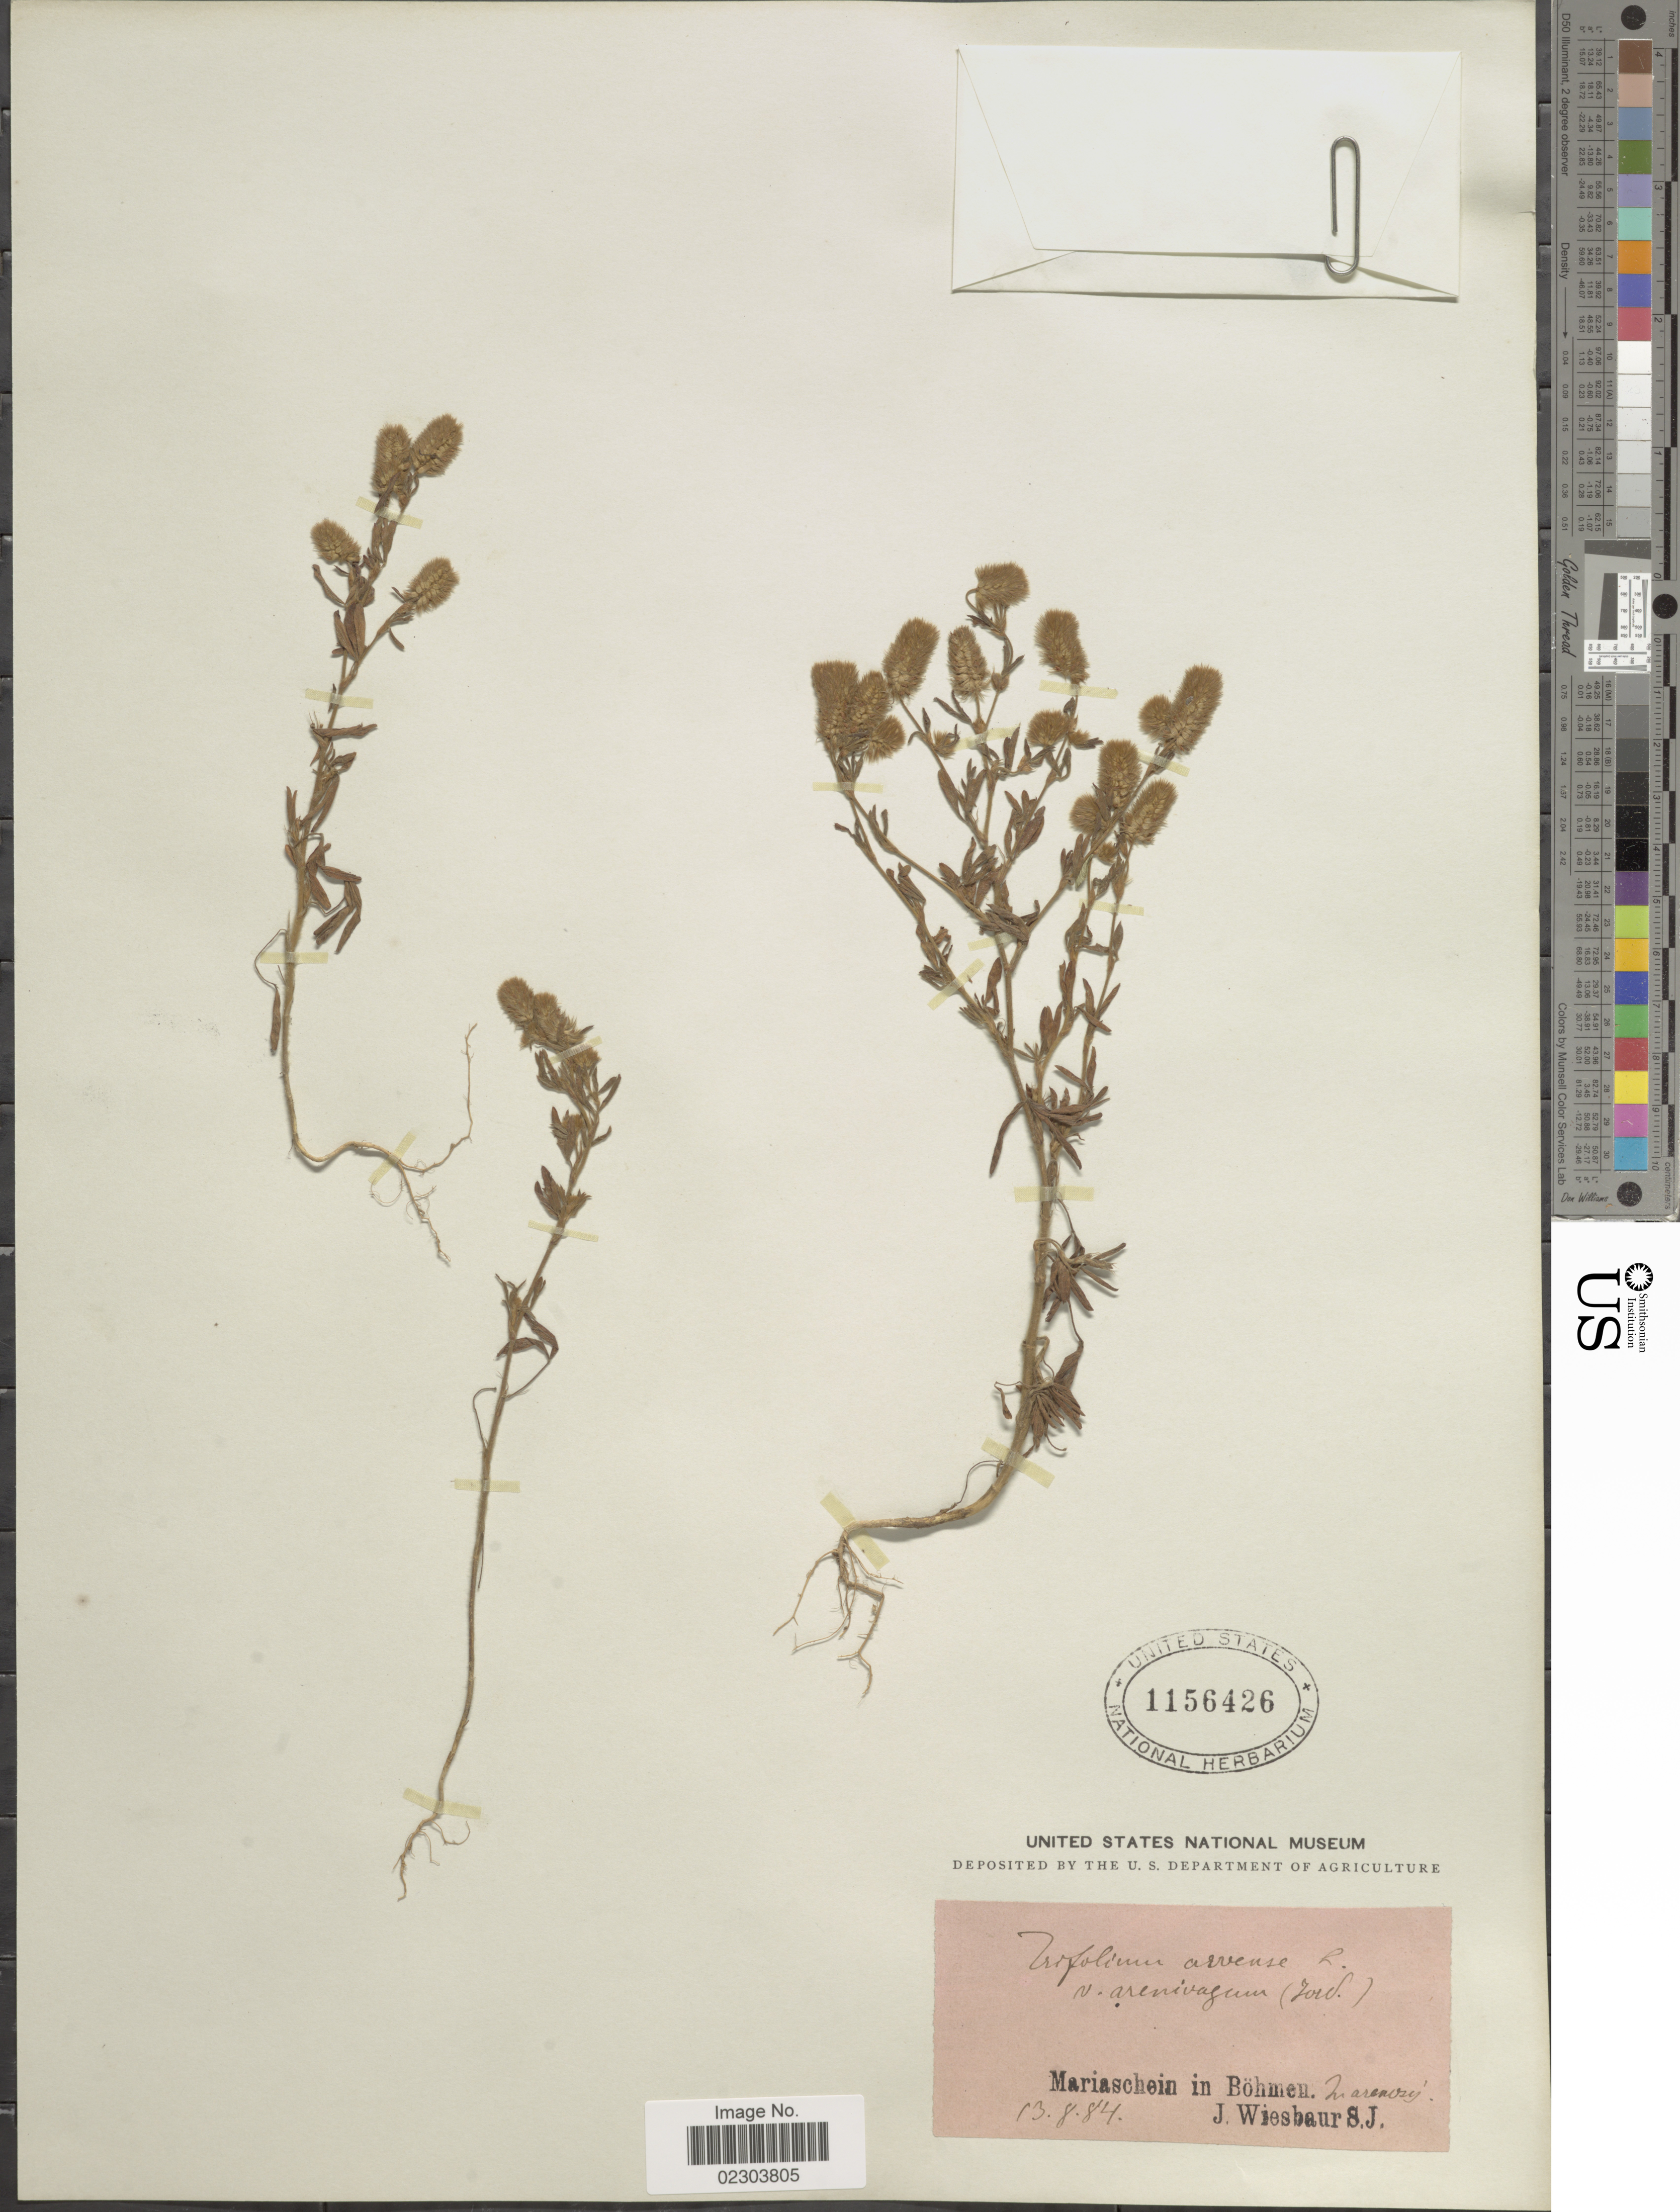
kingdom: Plantae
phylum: Tracheophyta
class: Magnoliopsida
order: Fabales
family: Fabaceae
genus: Trifolium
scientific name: Trifolium arvense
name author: L.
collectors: J. Wiesbaur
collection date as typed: Transcribed d/m/y: 13/8/84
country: Czechia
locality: Mariaschein in Bohmen, Marrenosy [interpreted]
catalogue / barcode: US 1156426